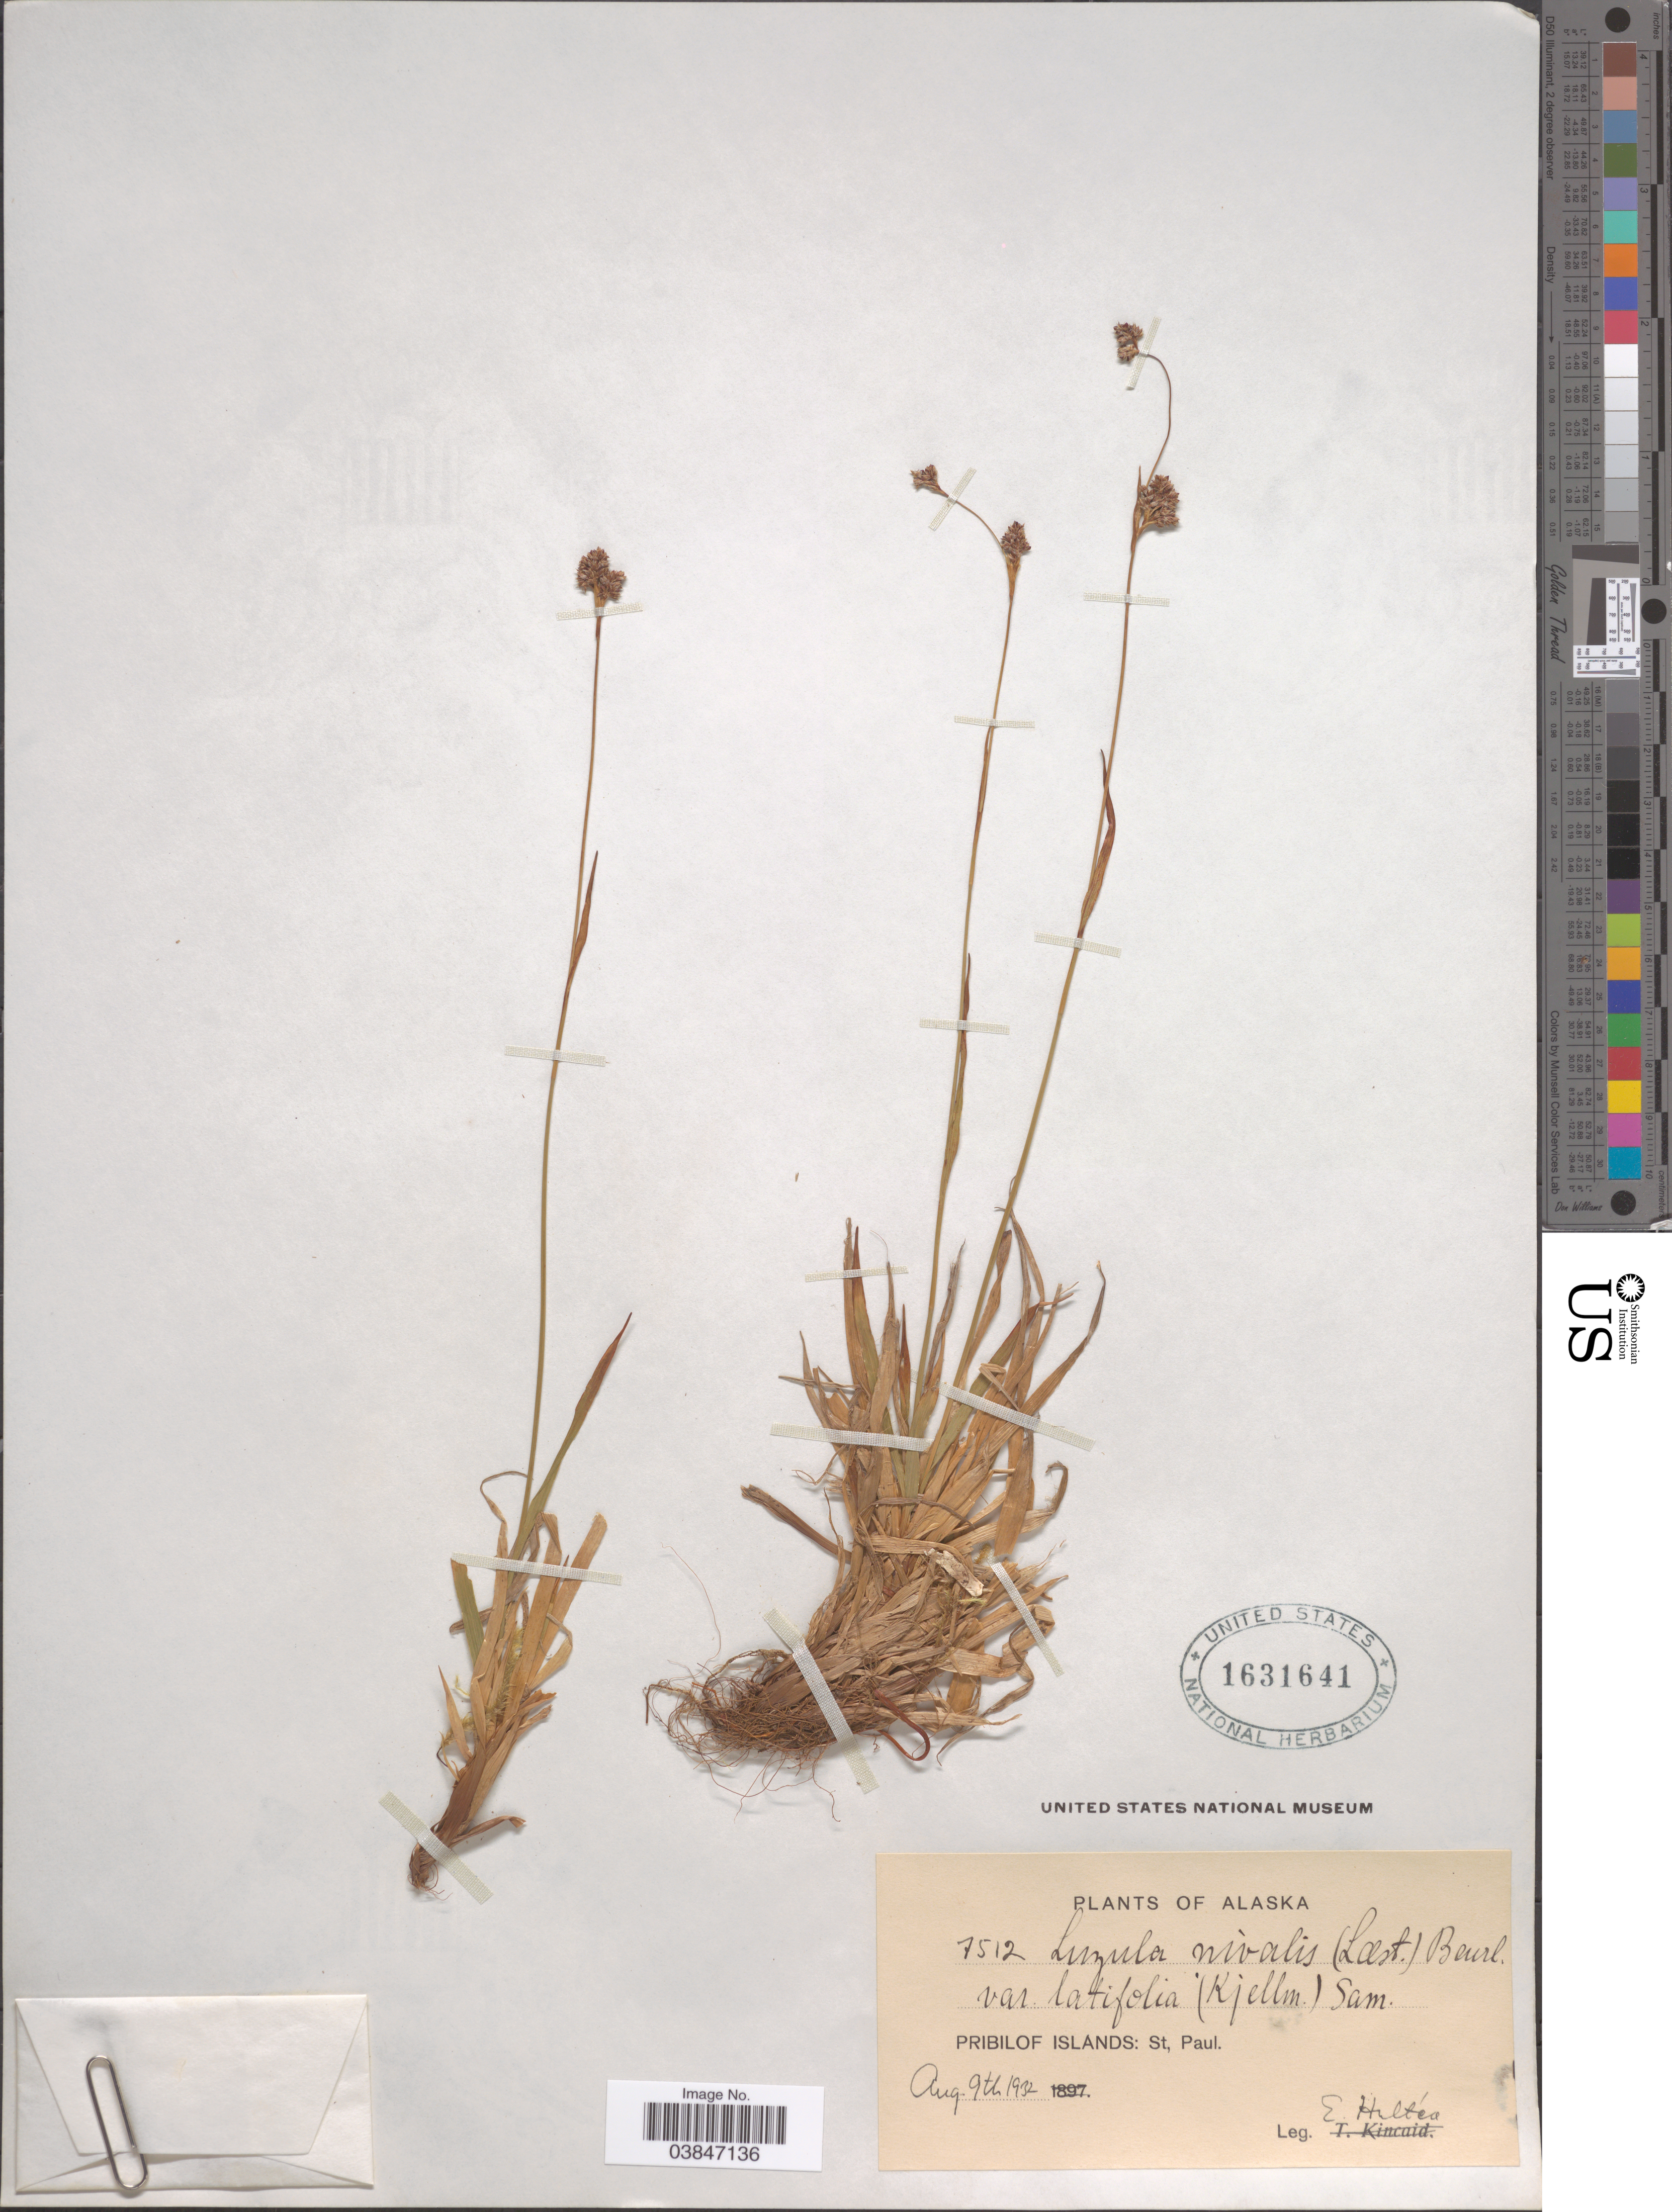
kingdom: Plantae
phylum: Tracheophyta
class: Liliopsida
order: Poales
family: Juncaceae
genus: Luzula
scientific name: Luzula tundricola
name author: (Gorodkov) V. Vassil.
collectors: E. Hulten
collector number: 7512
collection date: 1932-08-09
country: United States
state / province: Alaska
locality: Pribilof Islands: St, Paul.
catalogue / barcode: US 1631641